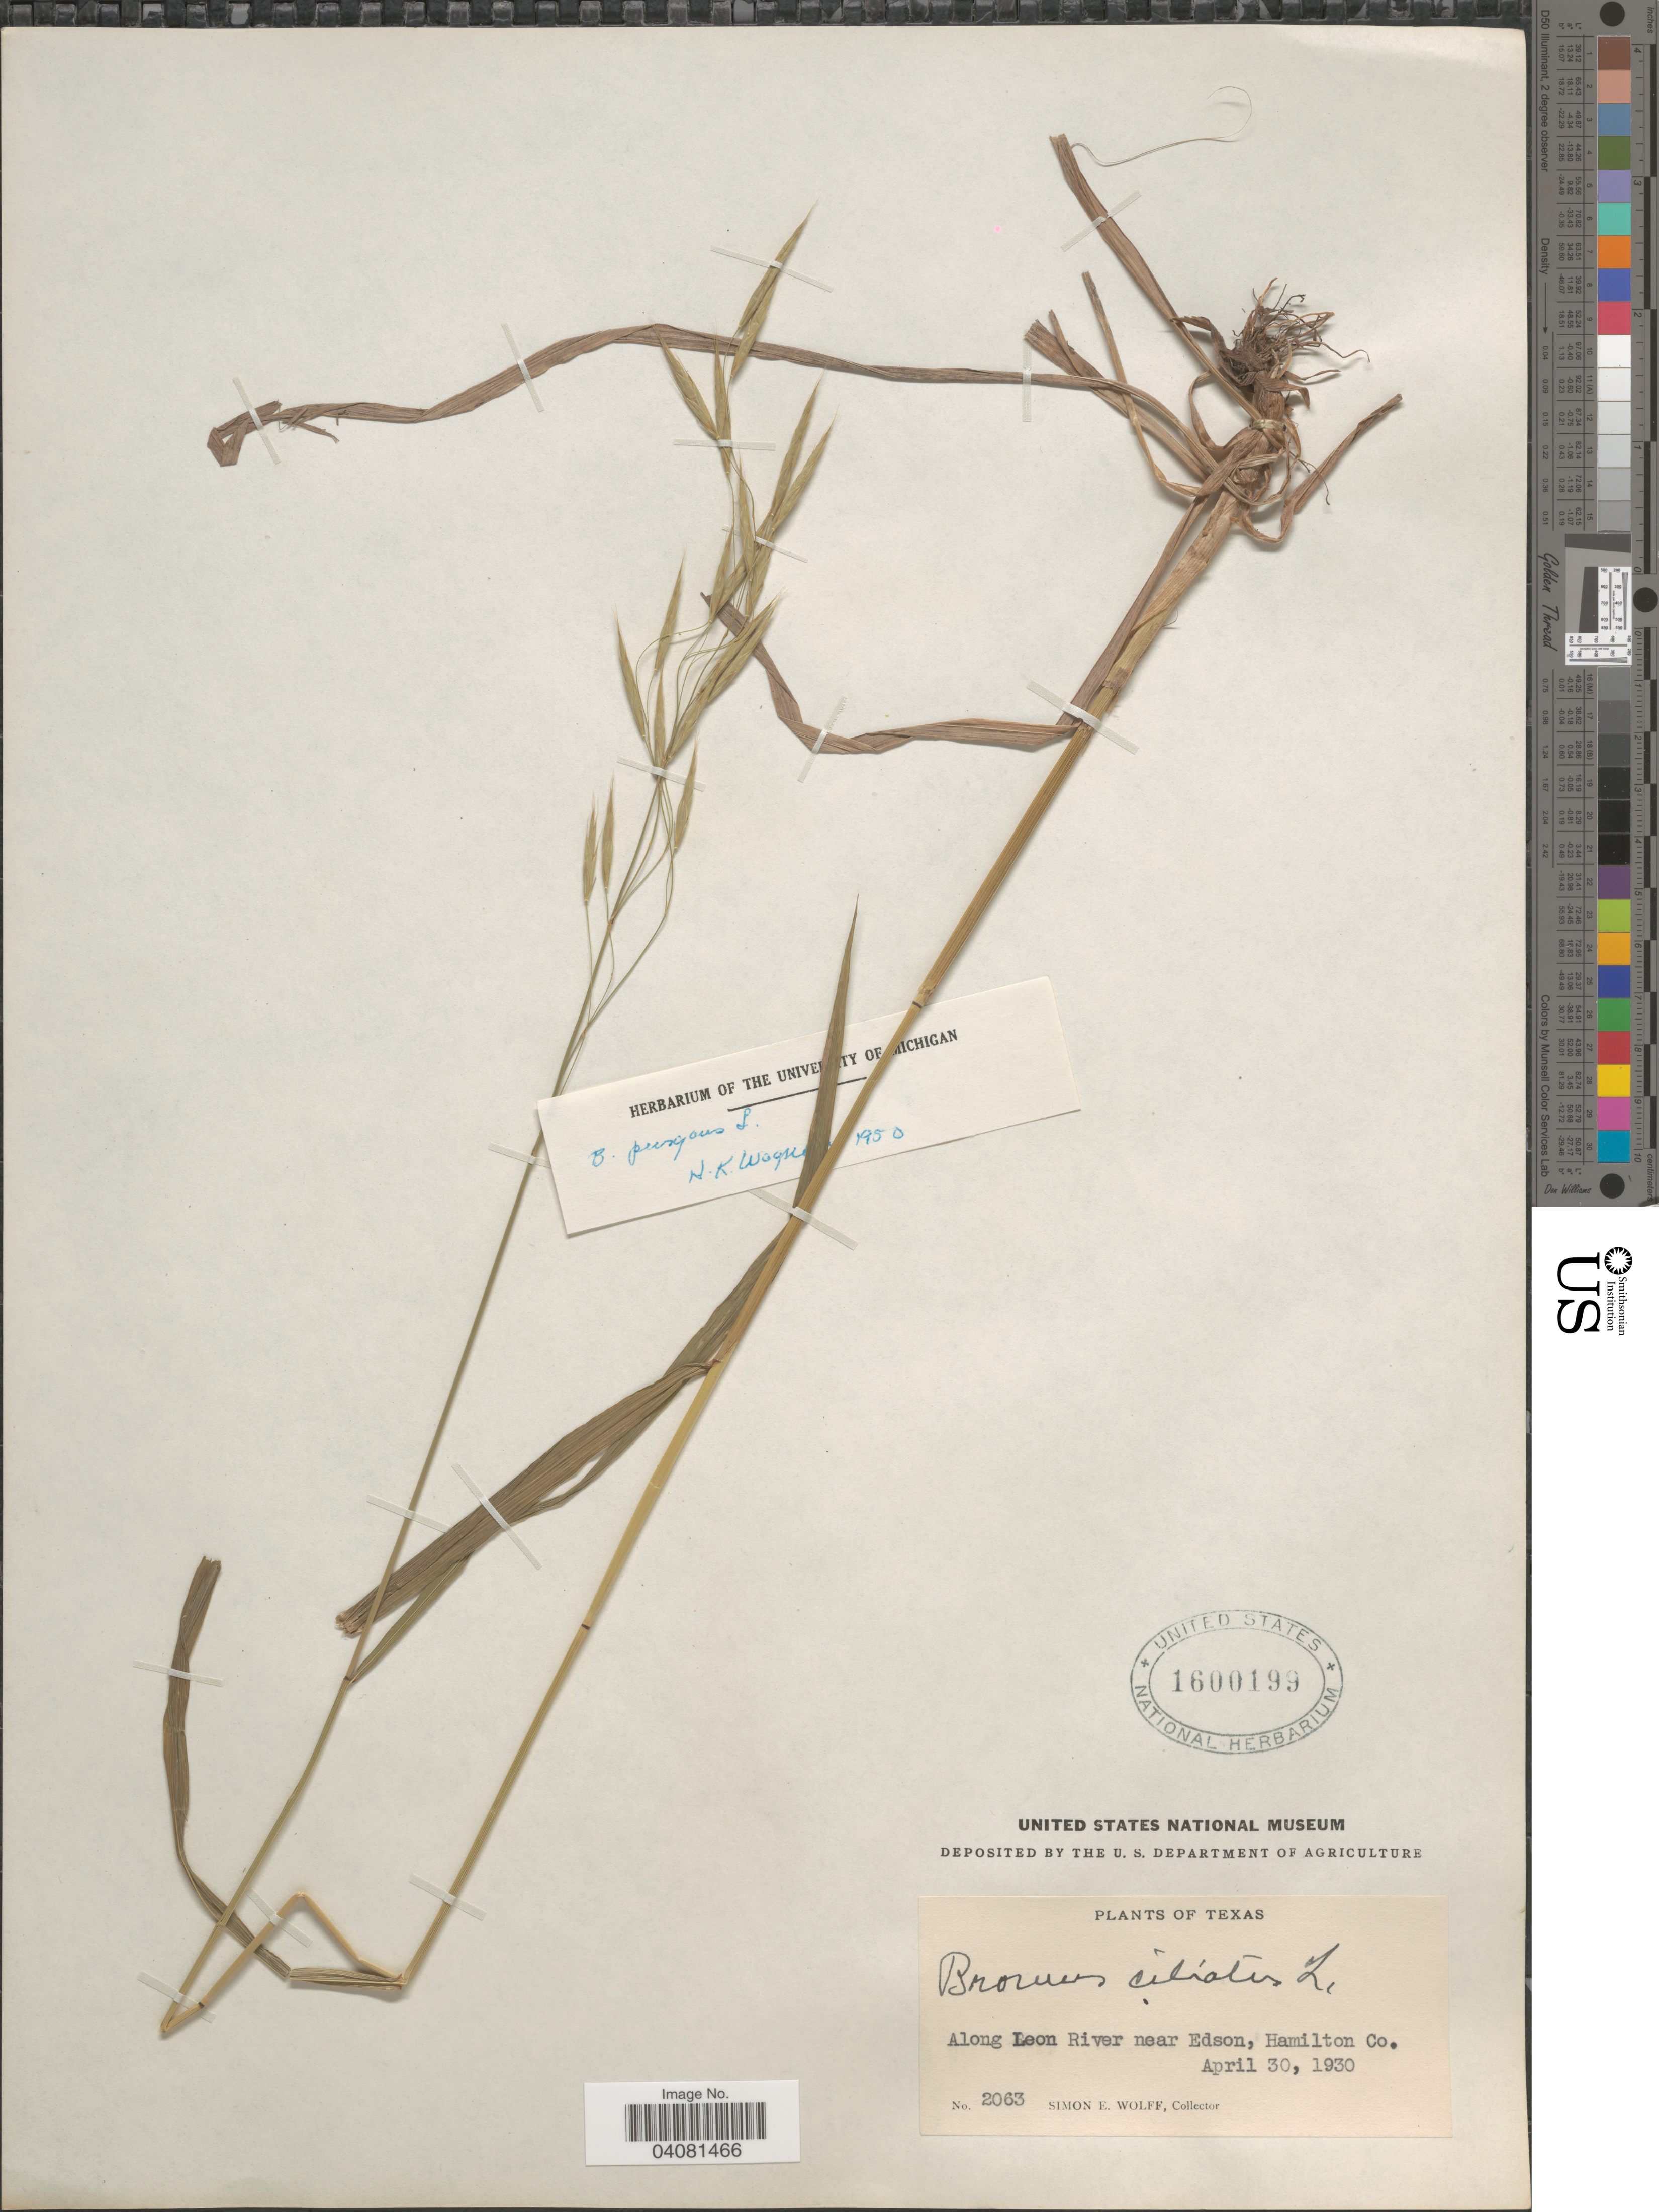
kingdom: Plantae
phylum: Tracheophyta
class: Liliopsida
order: Poales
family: Poaceae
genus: Bromus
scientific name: Bromus ciliatus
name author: L.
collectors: S. E. Wolff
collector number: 2063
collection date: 1930-04-30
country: United States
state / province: Texas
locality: Along Leon River near Edson, Hamilton Co.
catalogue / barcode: US 1600199